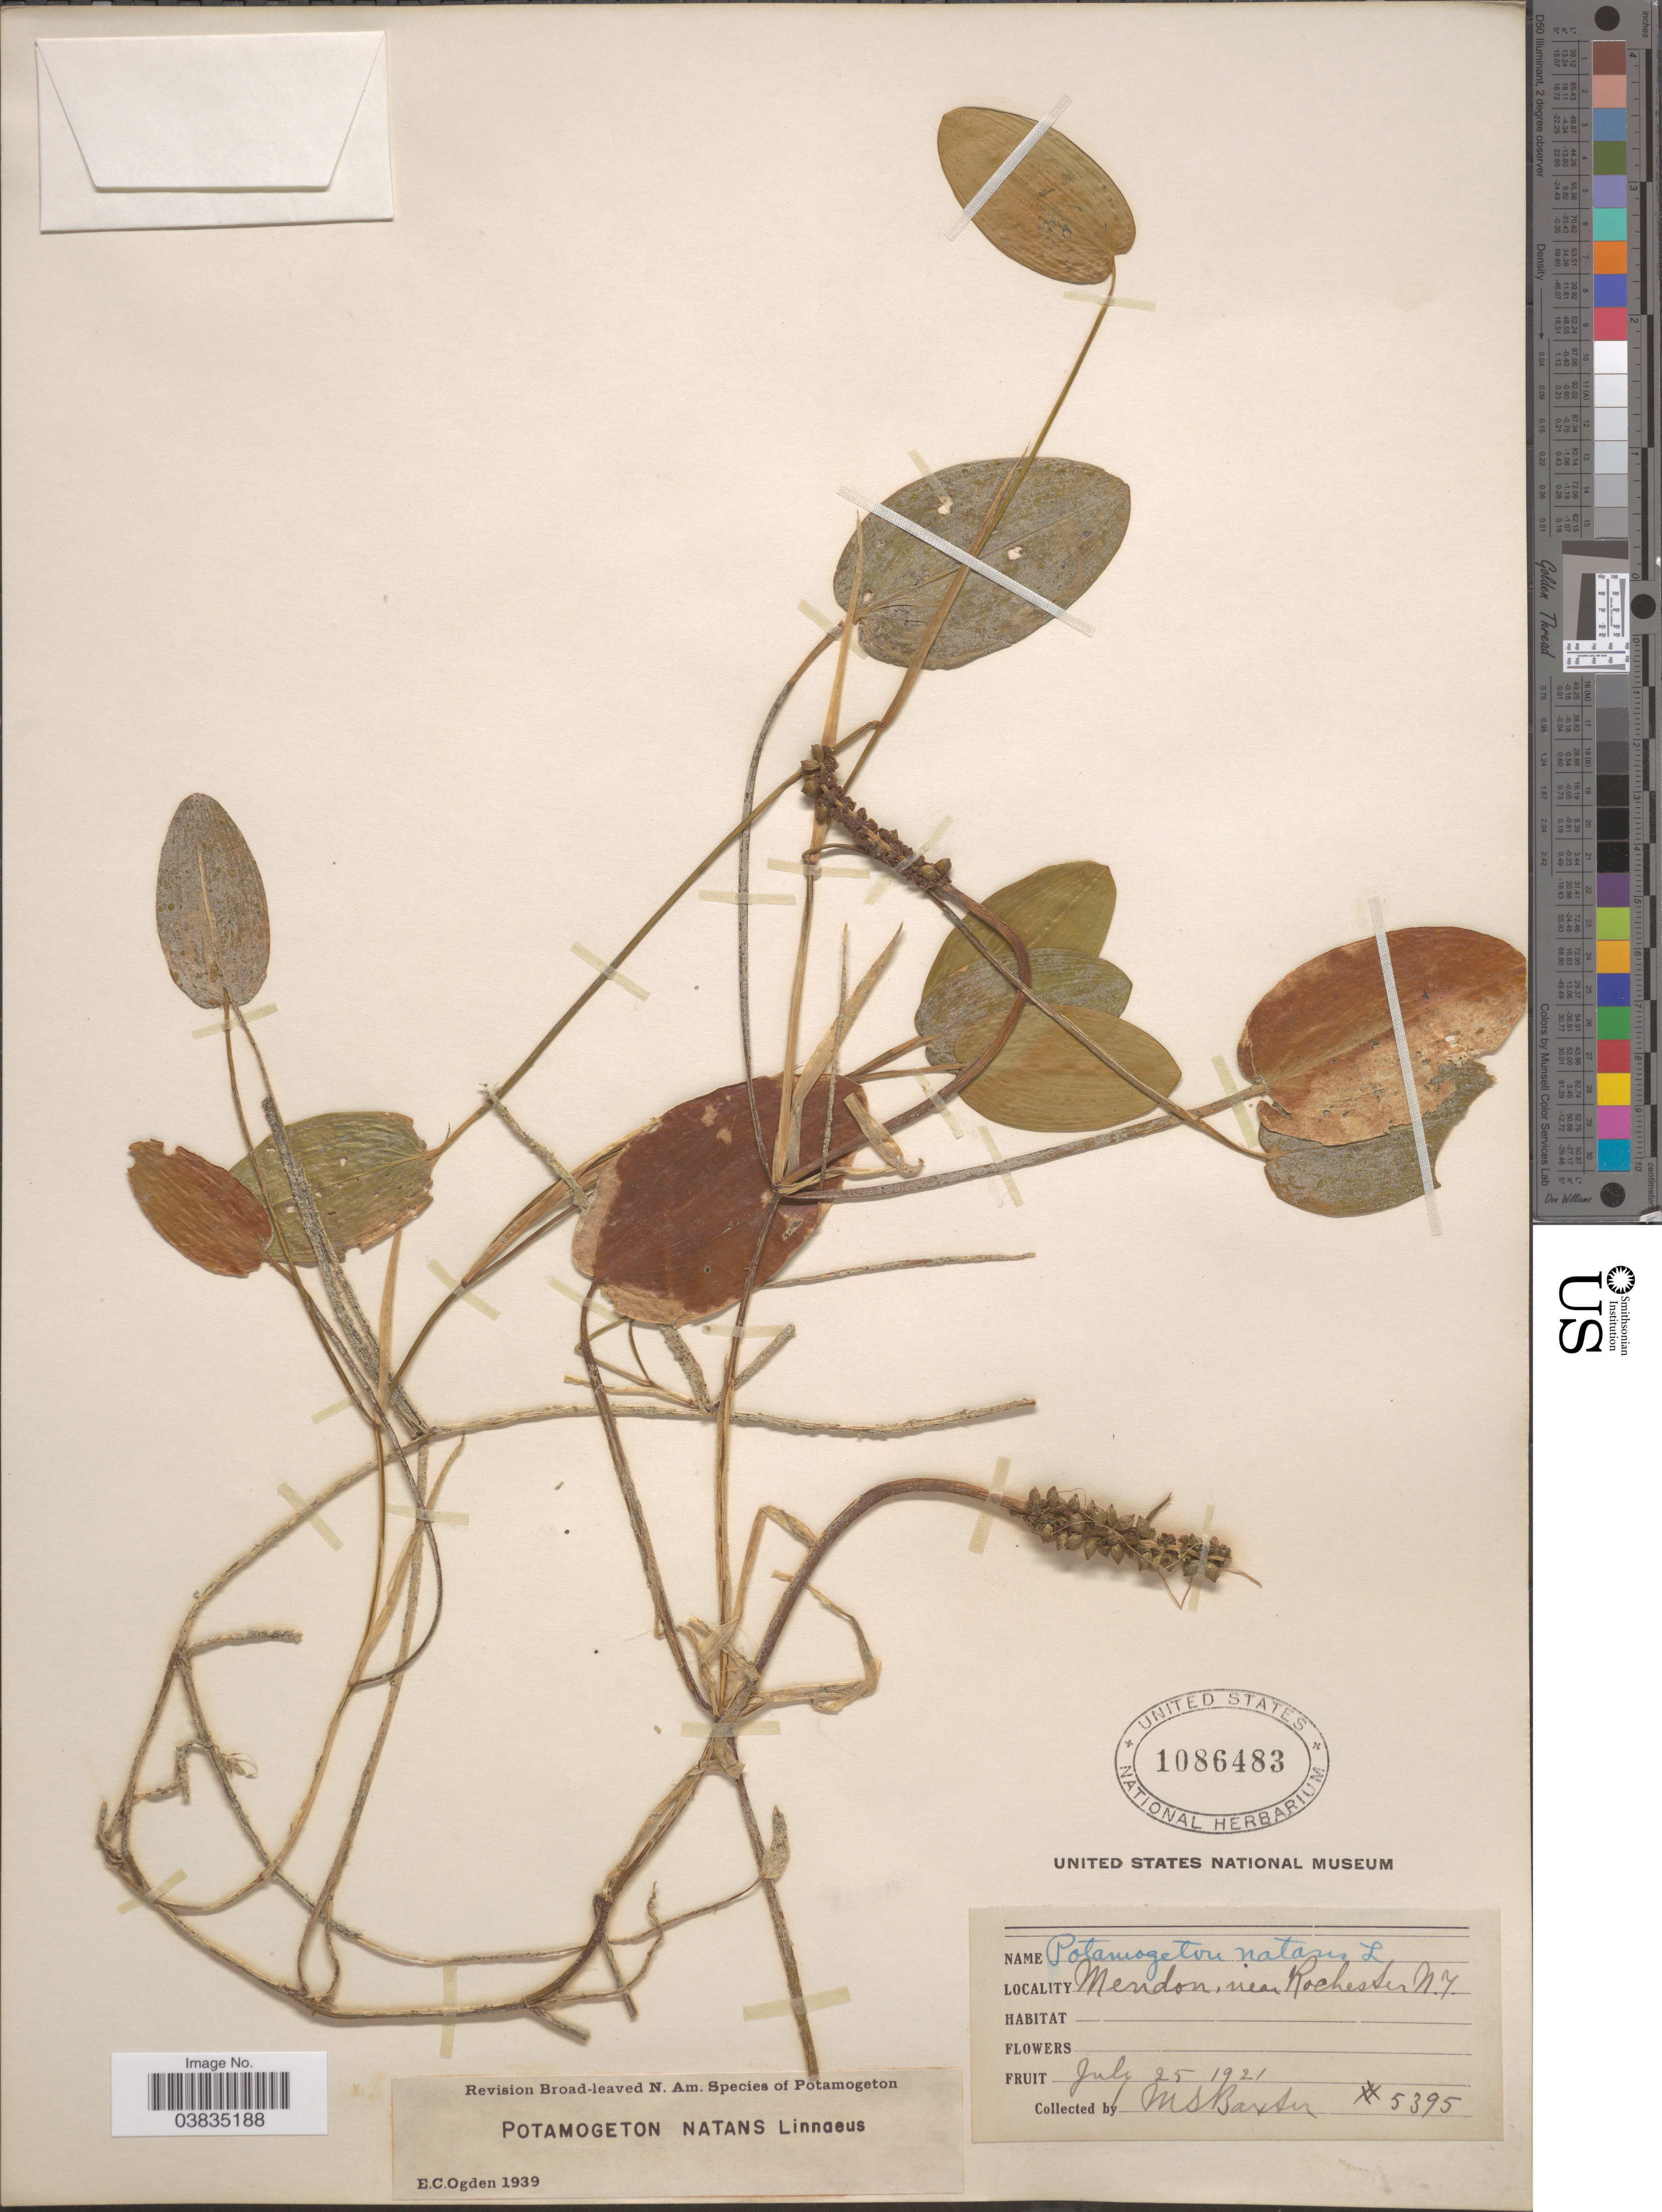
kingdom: Plantae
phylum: Tracheophyta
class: Liliopsida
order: Alismatales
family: Potamogetonaceae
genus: Potamogeton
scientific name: Potamogeton natans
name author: L.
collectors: M. Baxter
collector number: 5395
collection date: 1921-07-25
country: United States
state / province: New York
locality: Mendon, near Rochester.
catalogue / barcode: US 1086483